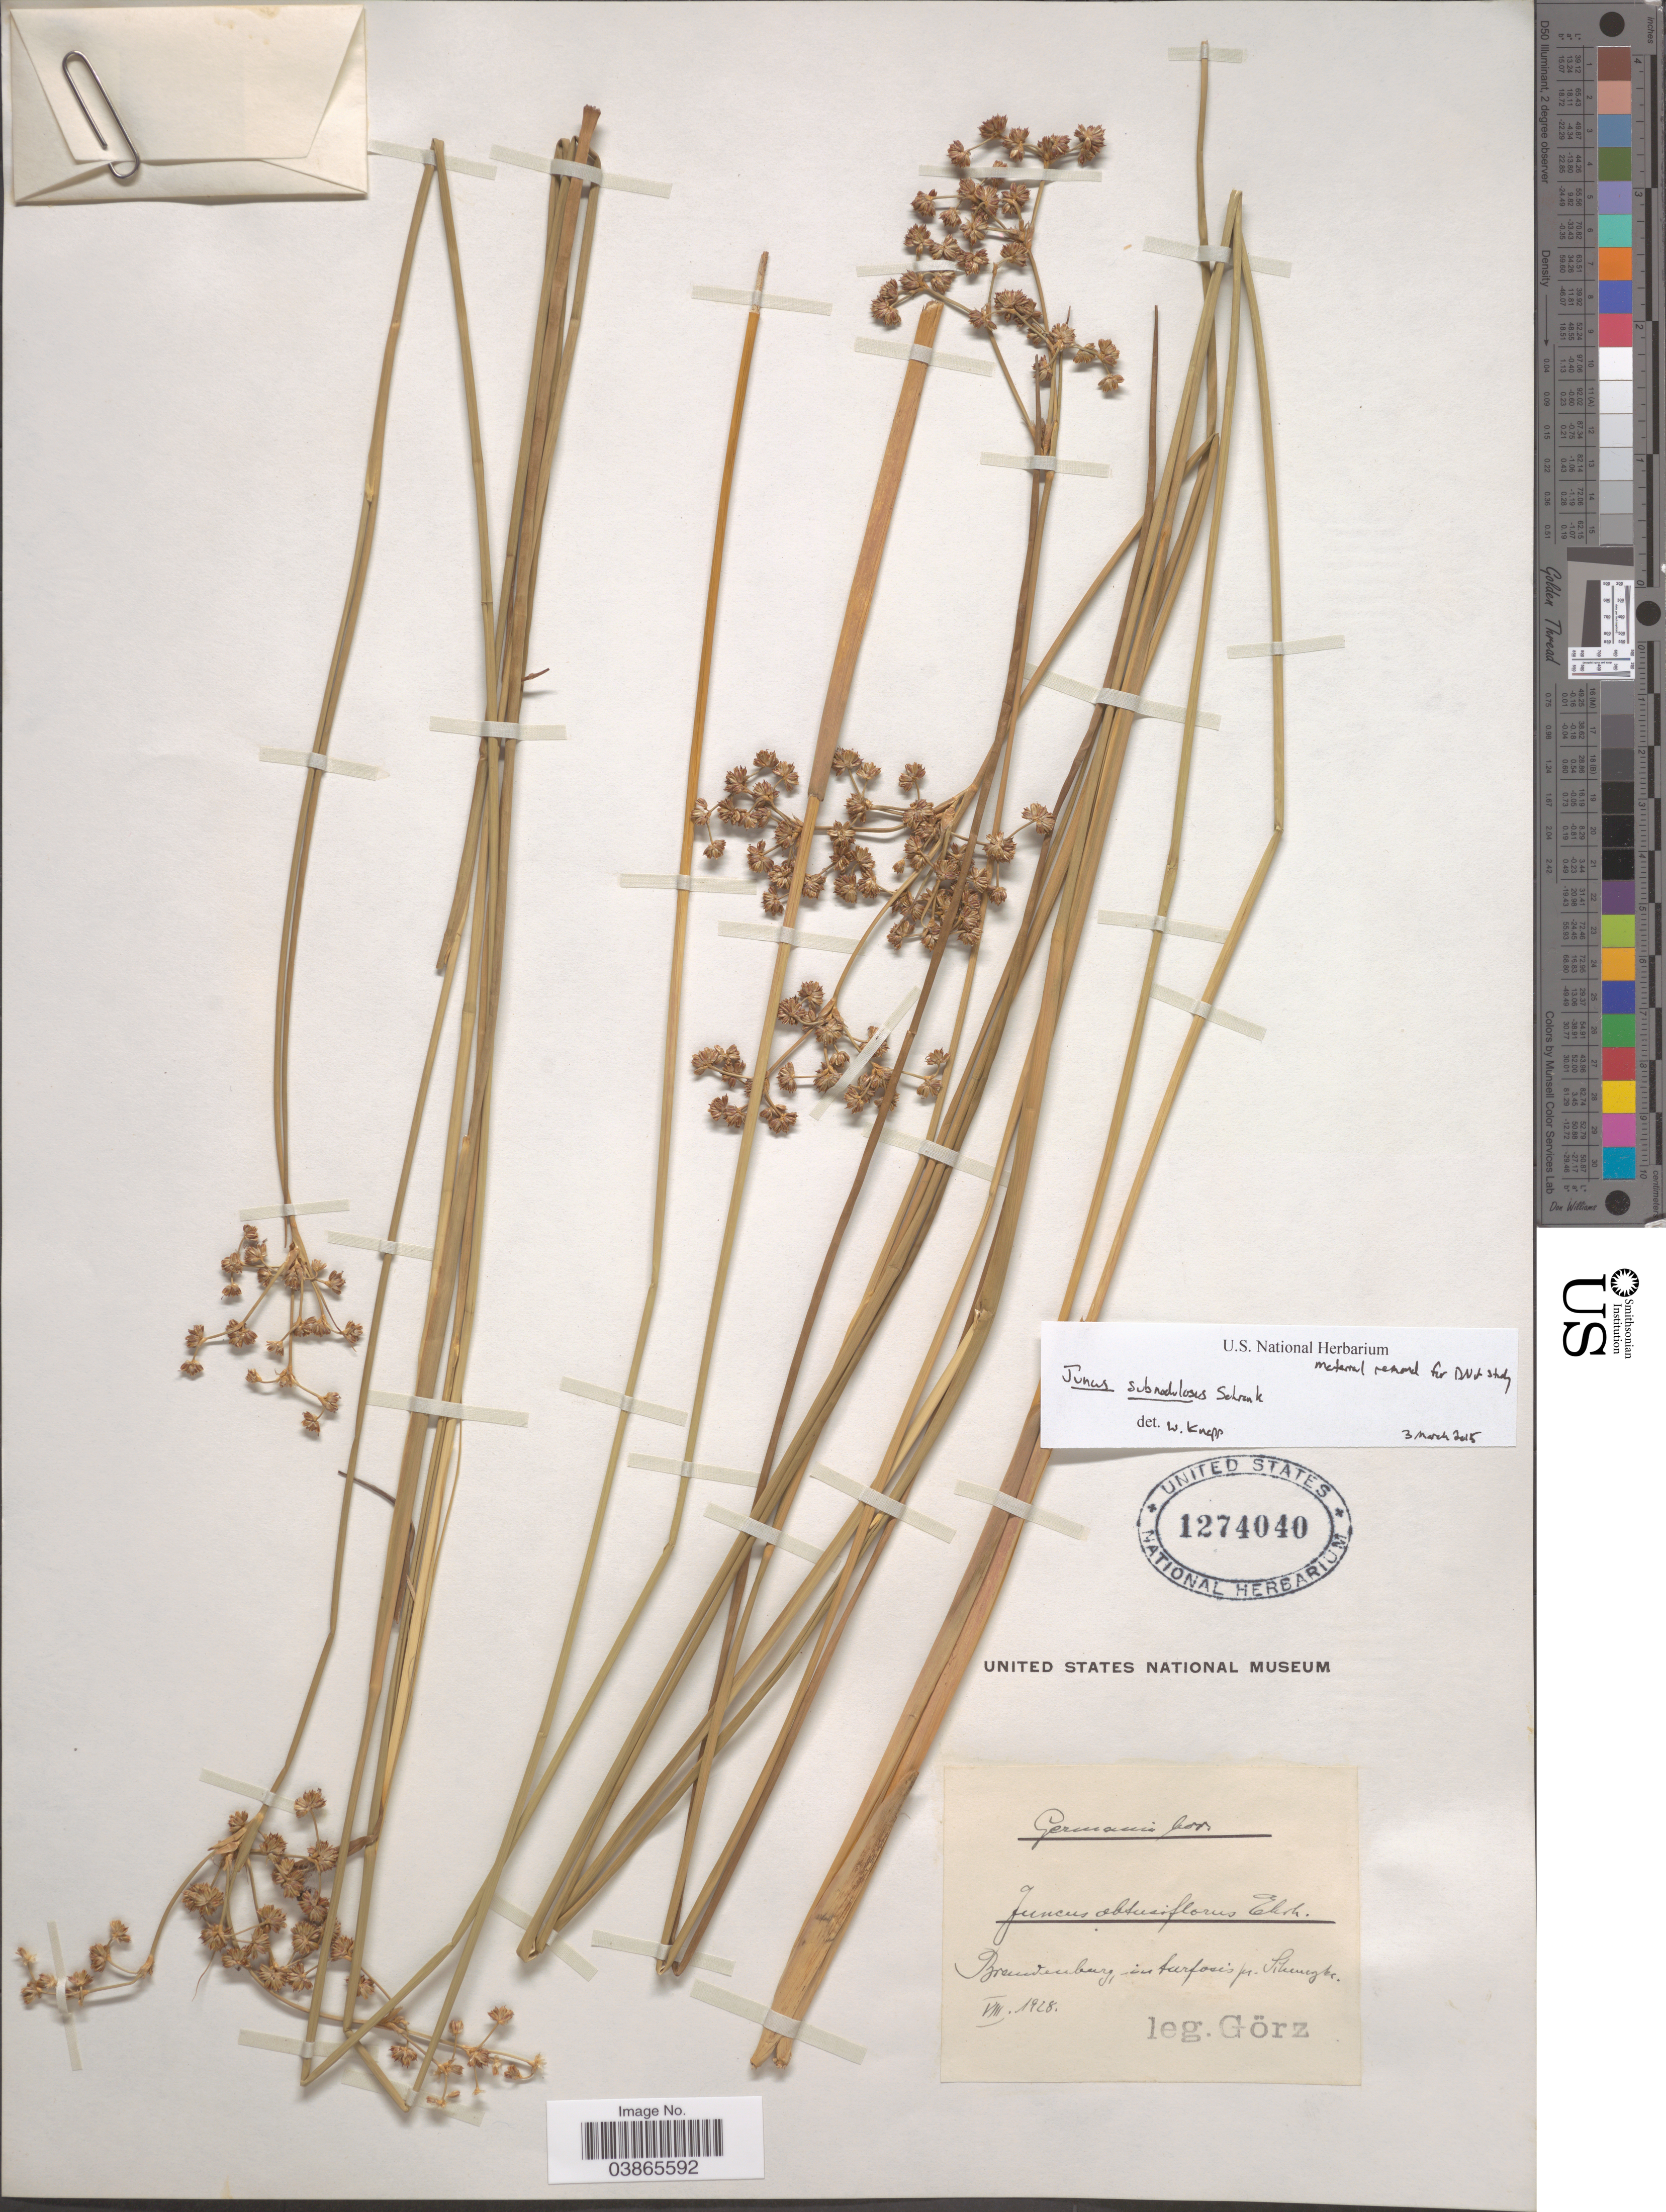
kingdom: Plantae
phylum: Tracheophyta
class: Liliopsida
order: Poales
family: Juncaceae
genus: Juncus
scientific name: Juncus subnodulosus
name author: Schrank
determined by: Knapp, W. M.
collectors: Gorz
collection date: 1928-08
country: Germany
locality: Brandenburg, in furfosis pr. Schengke [interpreted].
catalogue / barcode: US 1274040